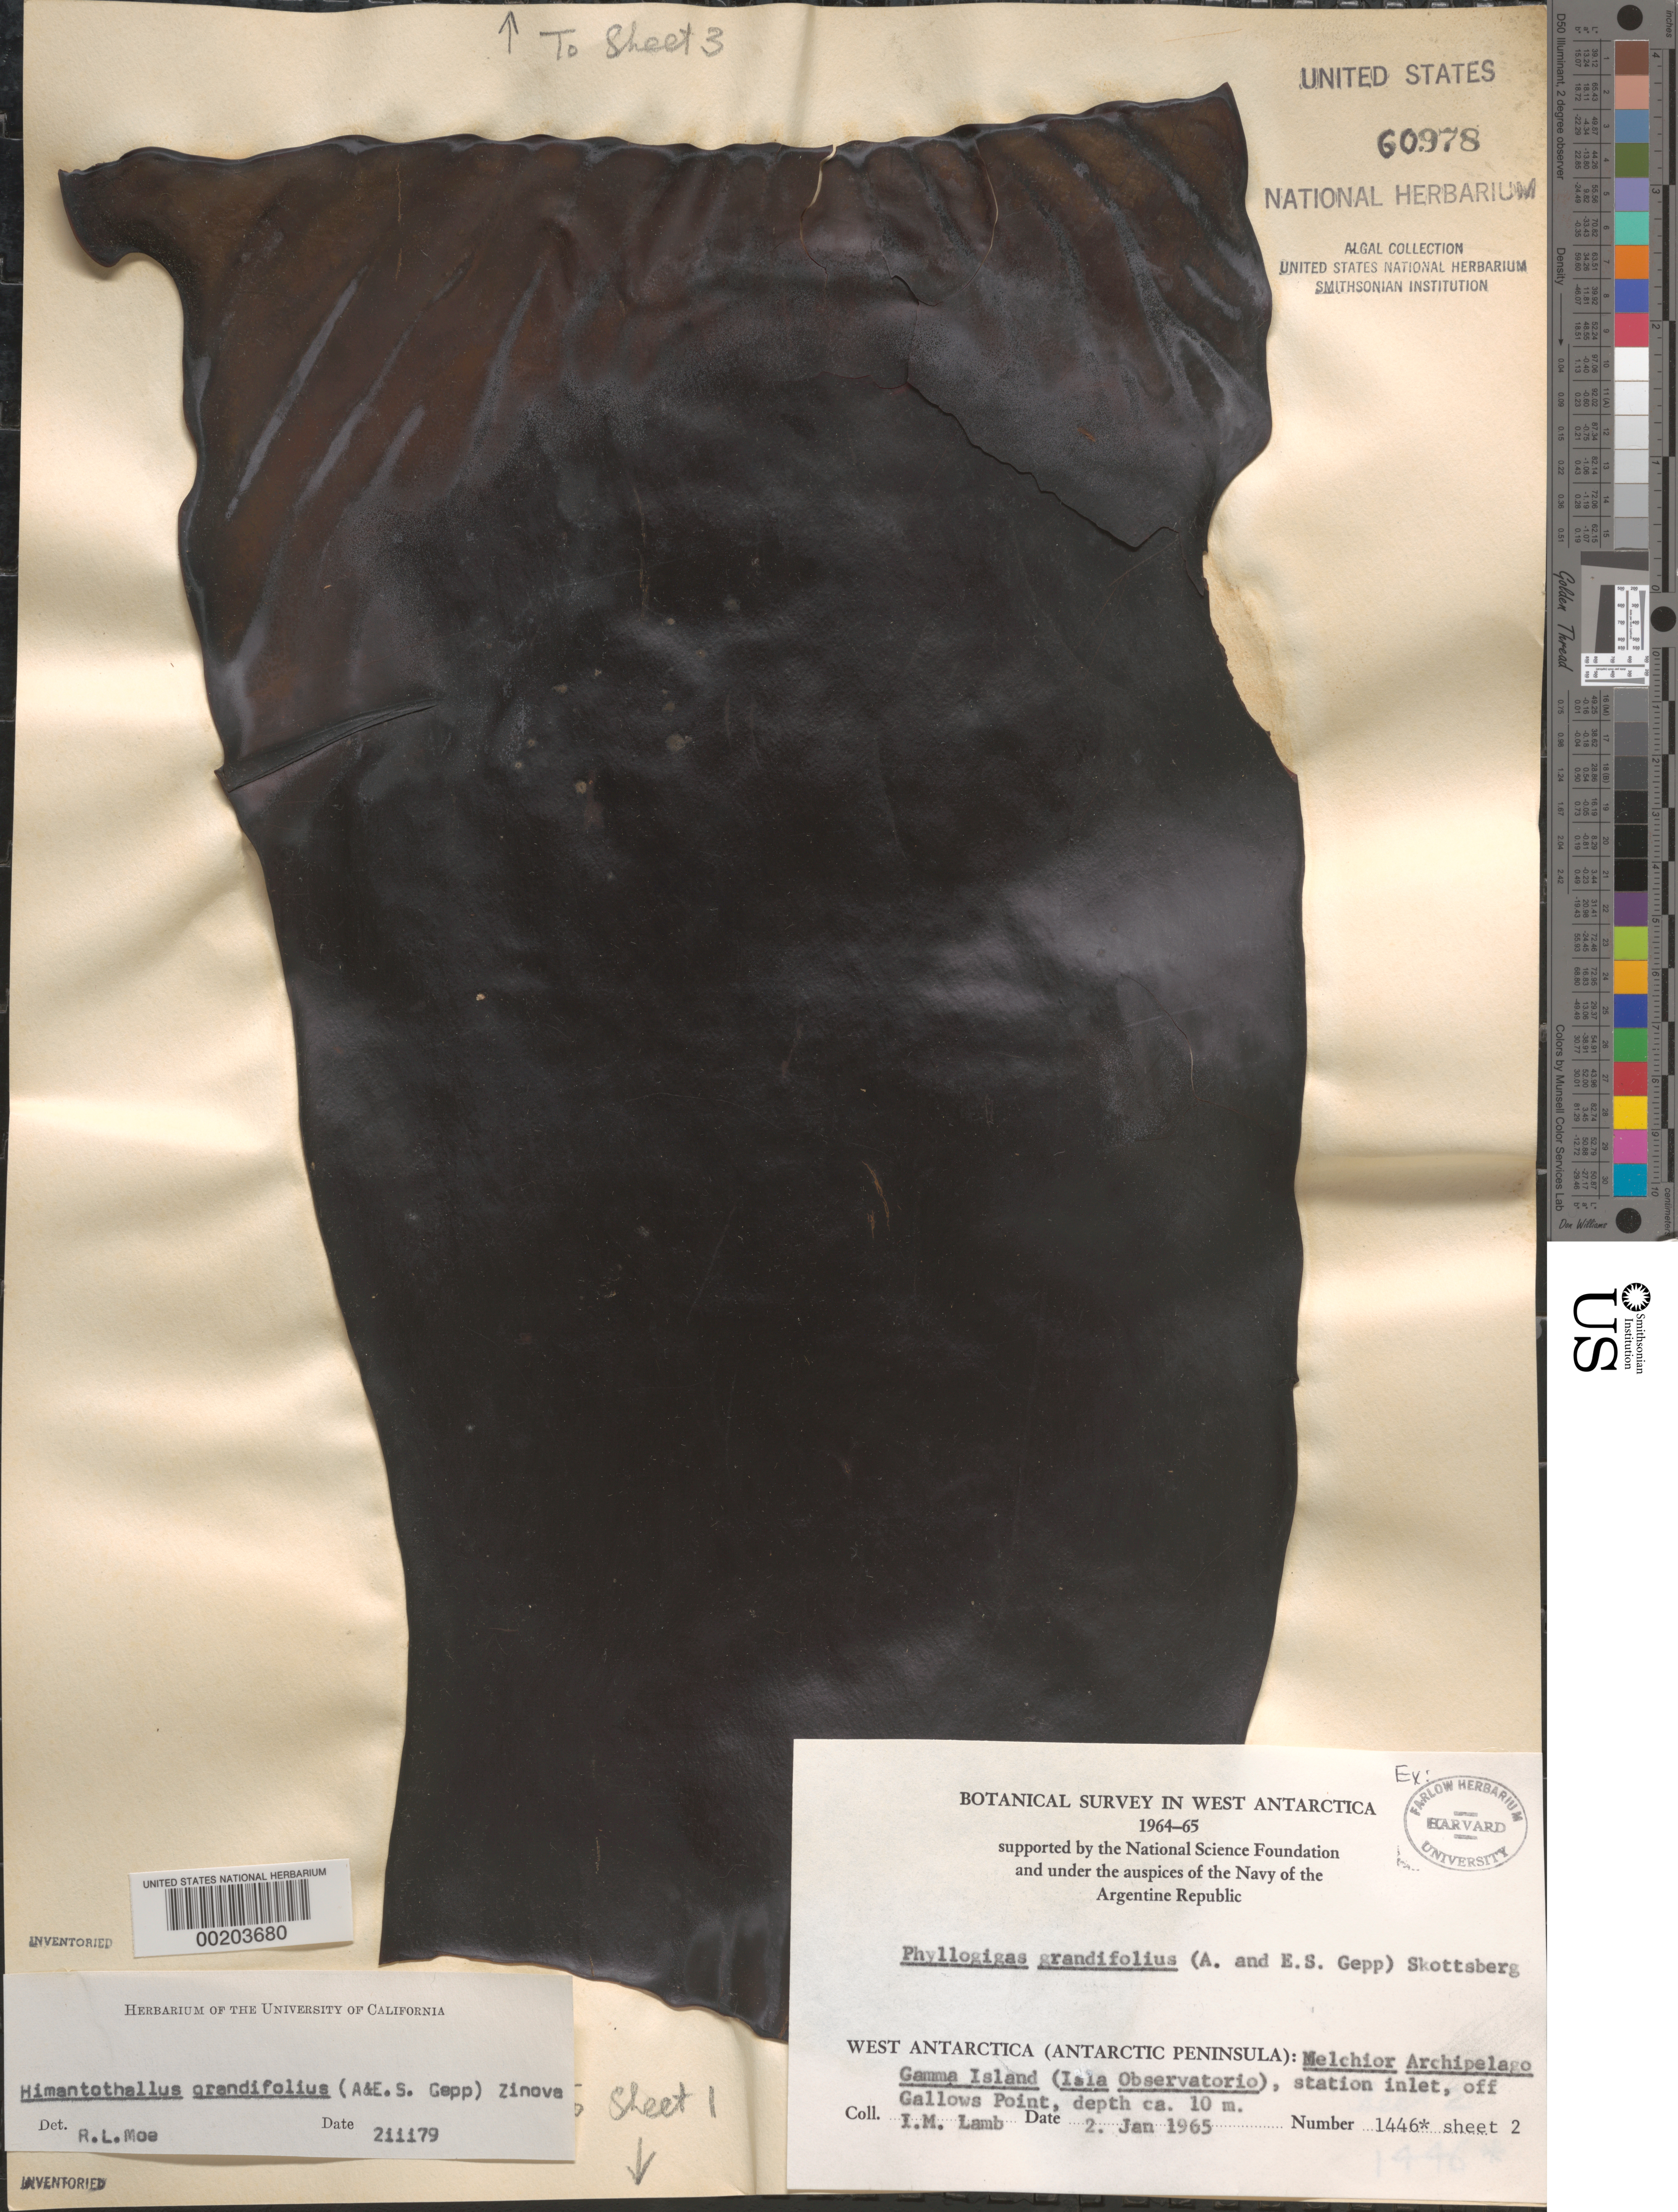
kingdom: Chromista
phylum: Ochrophyta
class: Phaeophyceae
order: Desmarestiales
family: Desmarestiaceae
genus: Himantothallus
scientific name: Himantothallus grandifolius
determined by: Moe, R. L.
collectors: I. M. Lamb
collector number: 1446-2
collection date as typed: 02 Jan 1965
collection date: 1965-01-02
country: Antarctica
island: Gamma Island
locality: Off Gallows Point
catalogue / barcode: US 60978